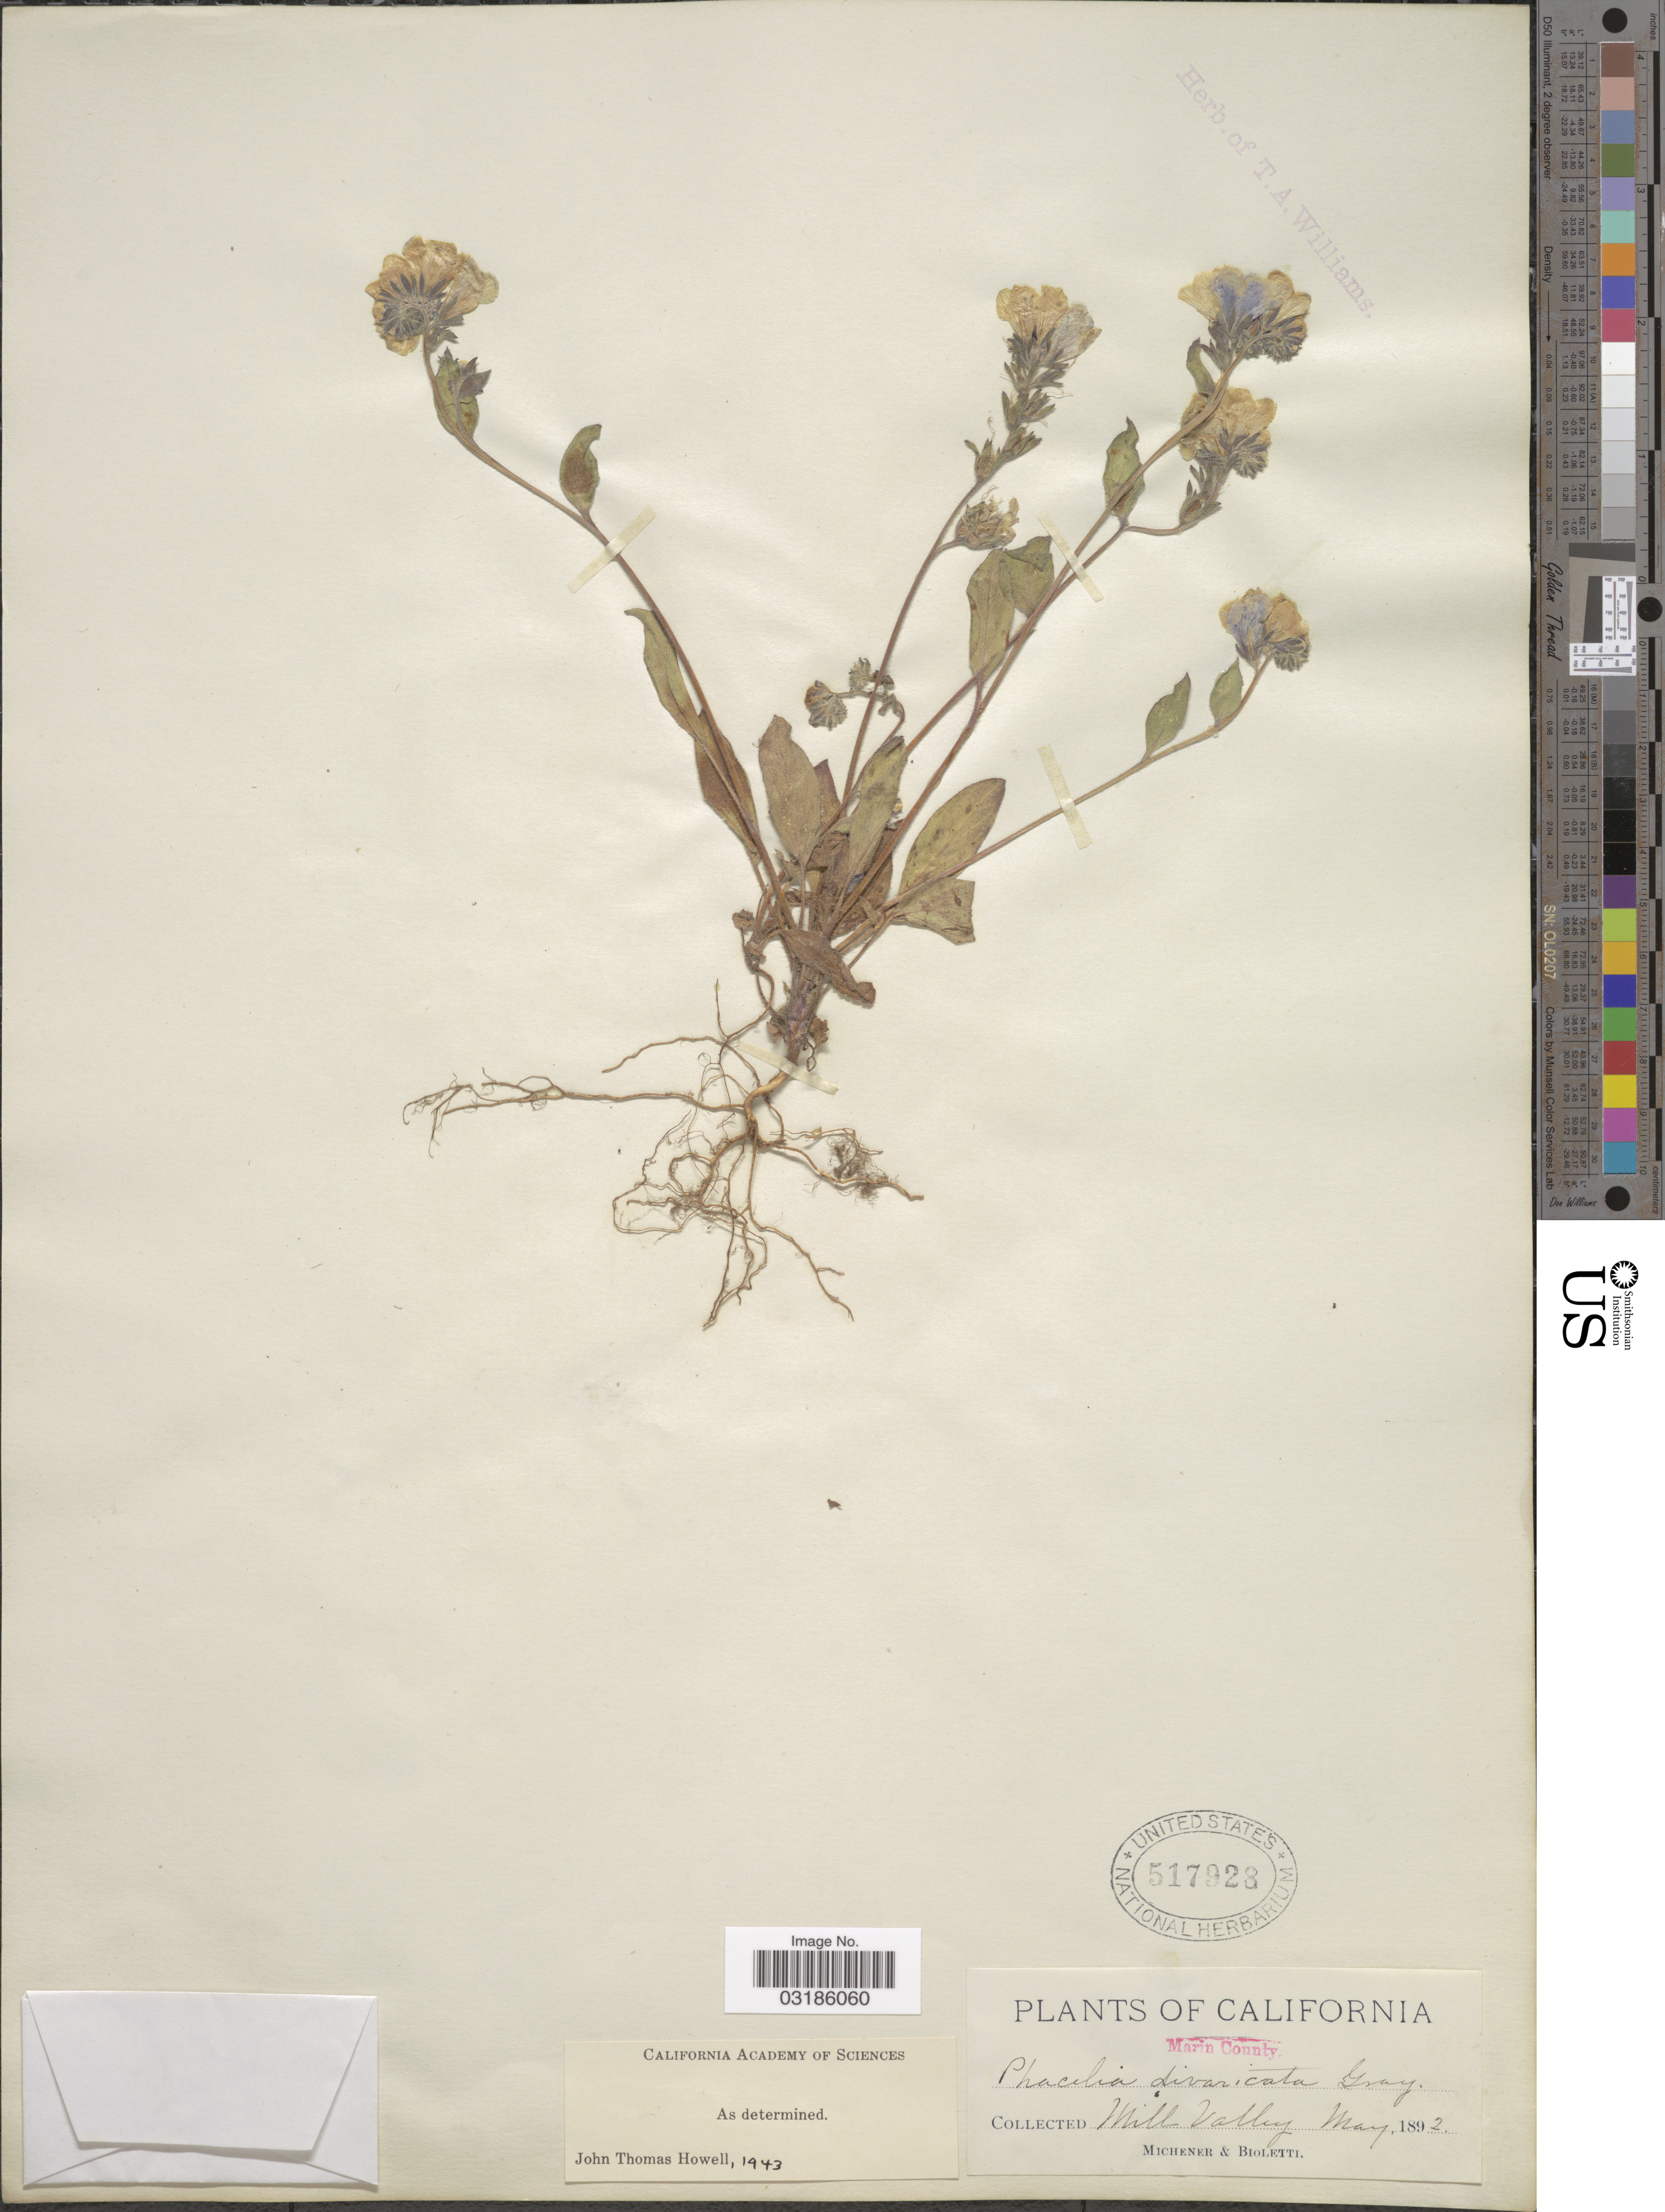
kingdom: Plantae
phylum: Tracheophyta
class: Magnoliopsida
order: Boraginales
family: Hydrophyllaceae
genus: Phacelia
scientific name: Phacelia divaricata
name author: (Benth.) A. Gray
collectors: -. Michener & -- Bioletti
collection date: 1892-05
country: United States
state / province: California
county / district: Marin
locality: Marin County. Mill Valley.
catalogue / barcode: US 517928